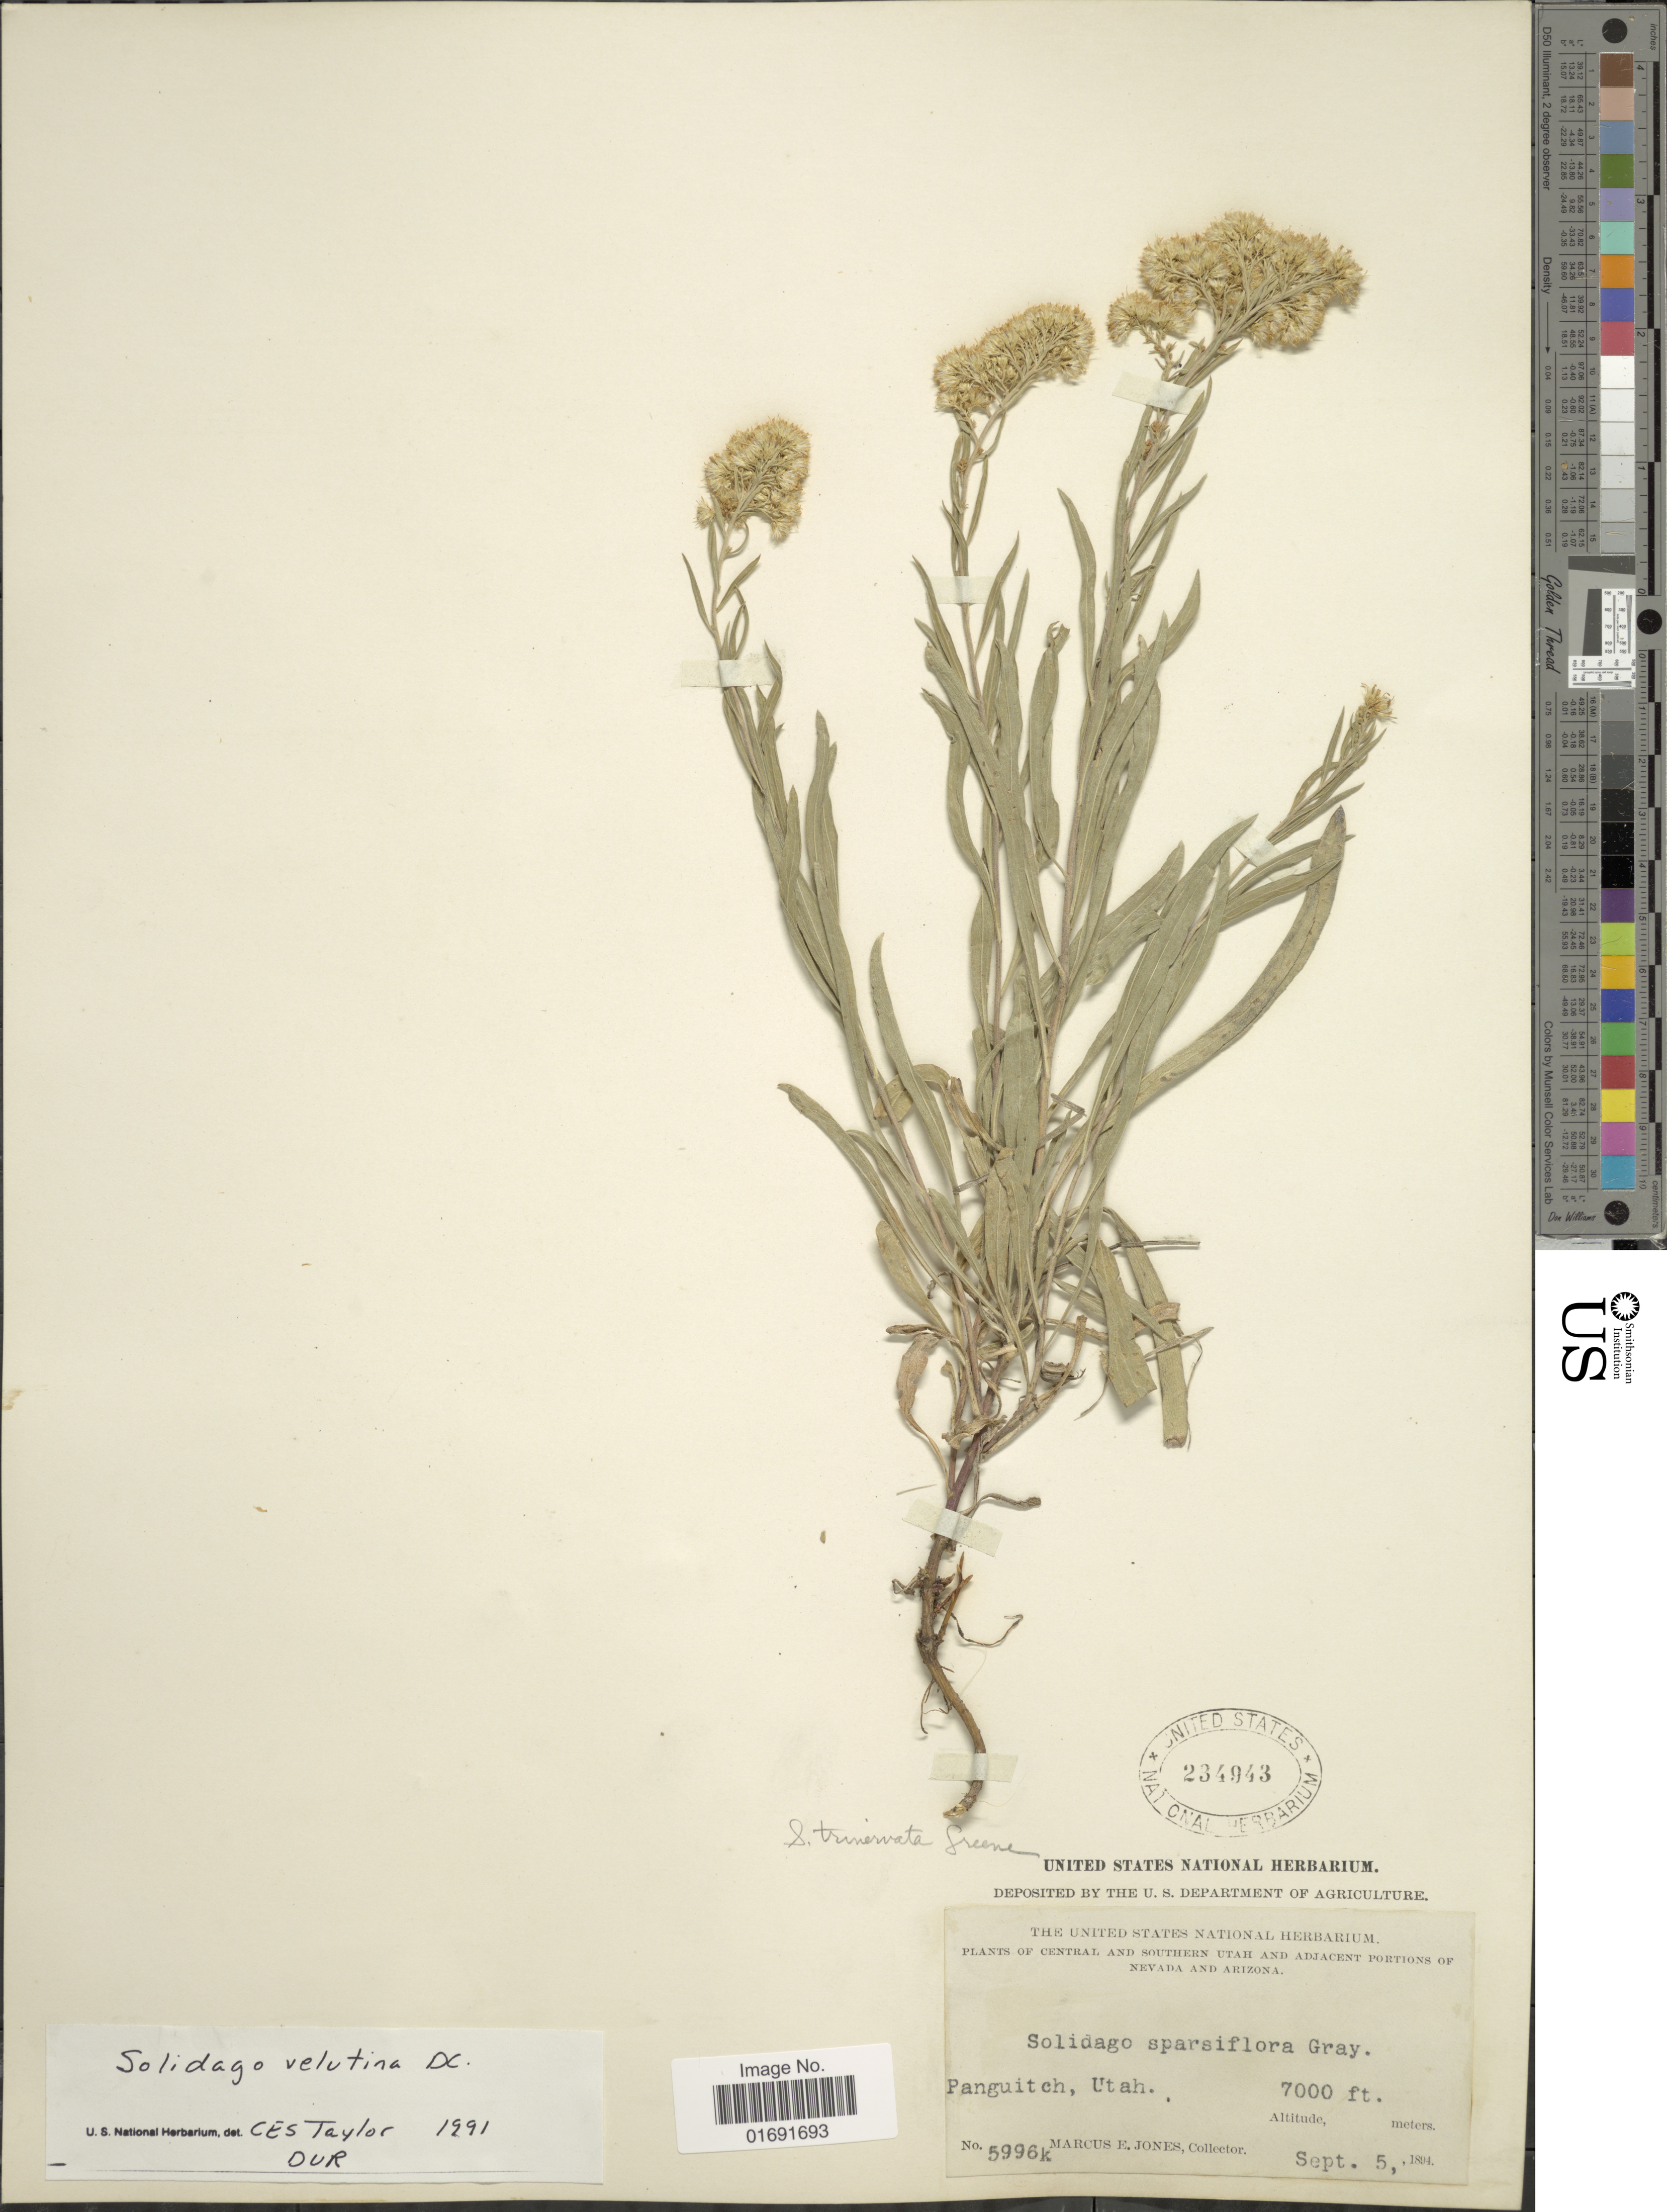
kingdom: Plantae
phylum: Tracheophyta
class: Magnoliopsida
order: Asterales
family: Asteraceae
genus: Solidago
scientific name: Solidago velutina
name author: DC.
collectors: M. E. Jones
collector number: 5996k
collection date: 1894-09-05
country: United States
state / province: Utah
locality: Panguitch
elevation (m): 2134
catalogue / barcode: US 234943